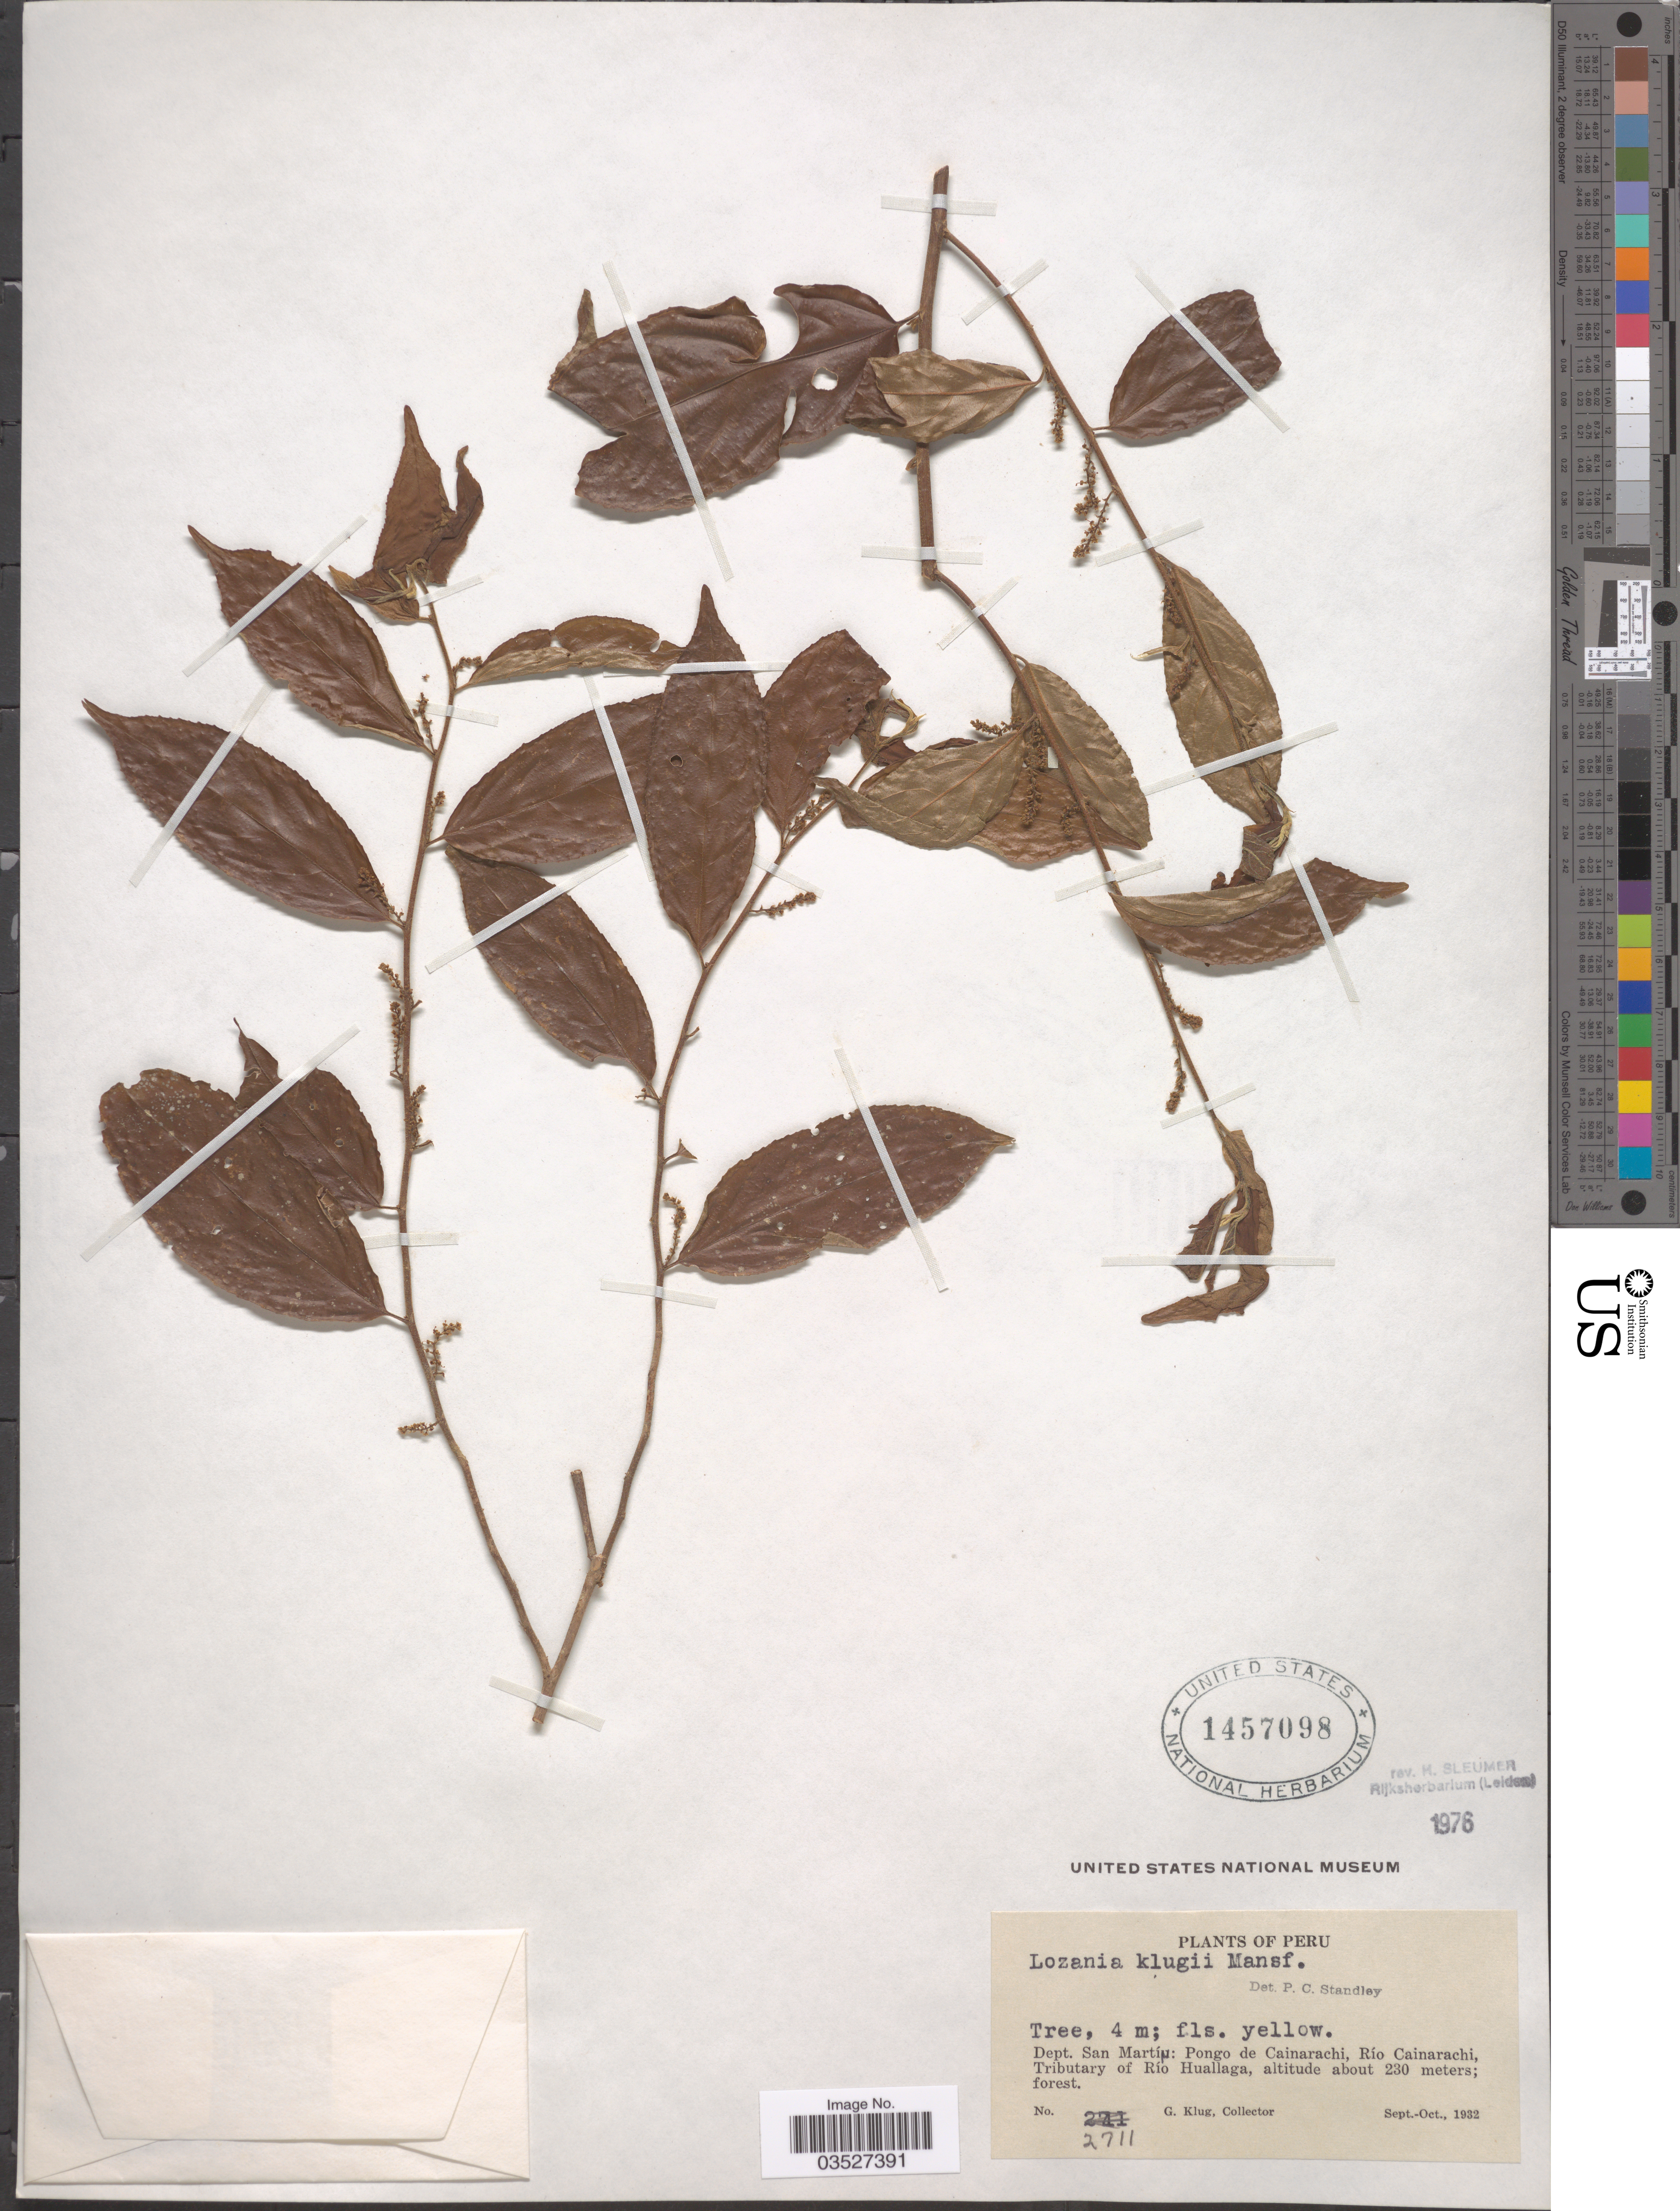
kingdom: Plantae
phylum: Tracheophyta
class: Magnoliopsida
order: Malpighiales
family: Lacistemataceae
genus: Lozania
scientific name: Lozania klugii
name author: (Mansf.) Mansf.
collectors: G. Klug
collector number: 2711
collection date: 1932-09/1932-10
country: Peru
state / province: San Martín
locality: Dept. San Martín: Pongo de Cainarachi, Río Cainarachi, Tributary of Río Huallaga.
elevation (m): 230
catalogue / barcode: US 1457098